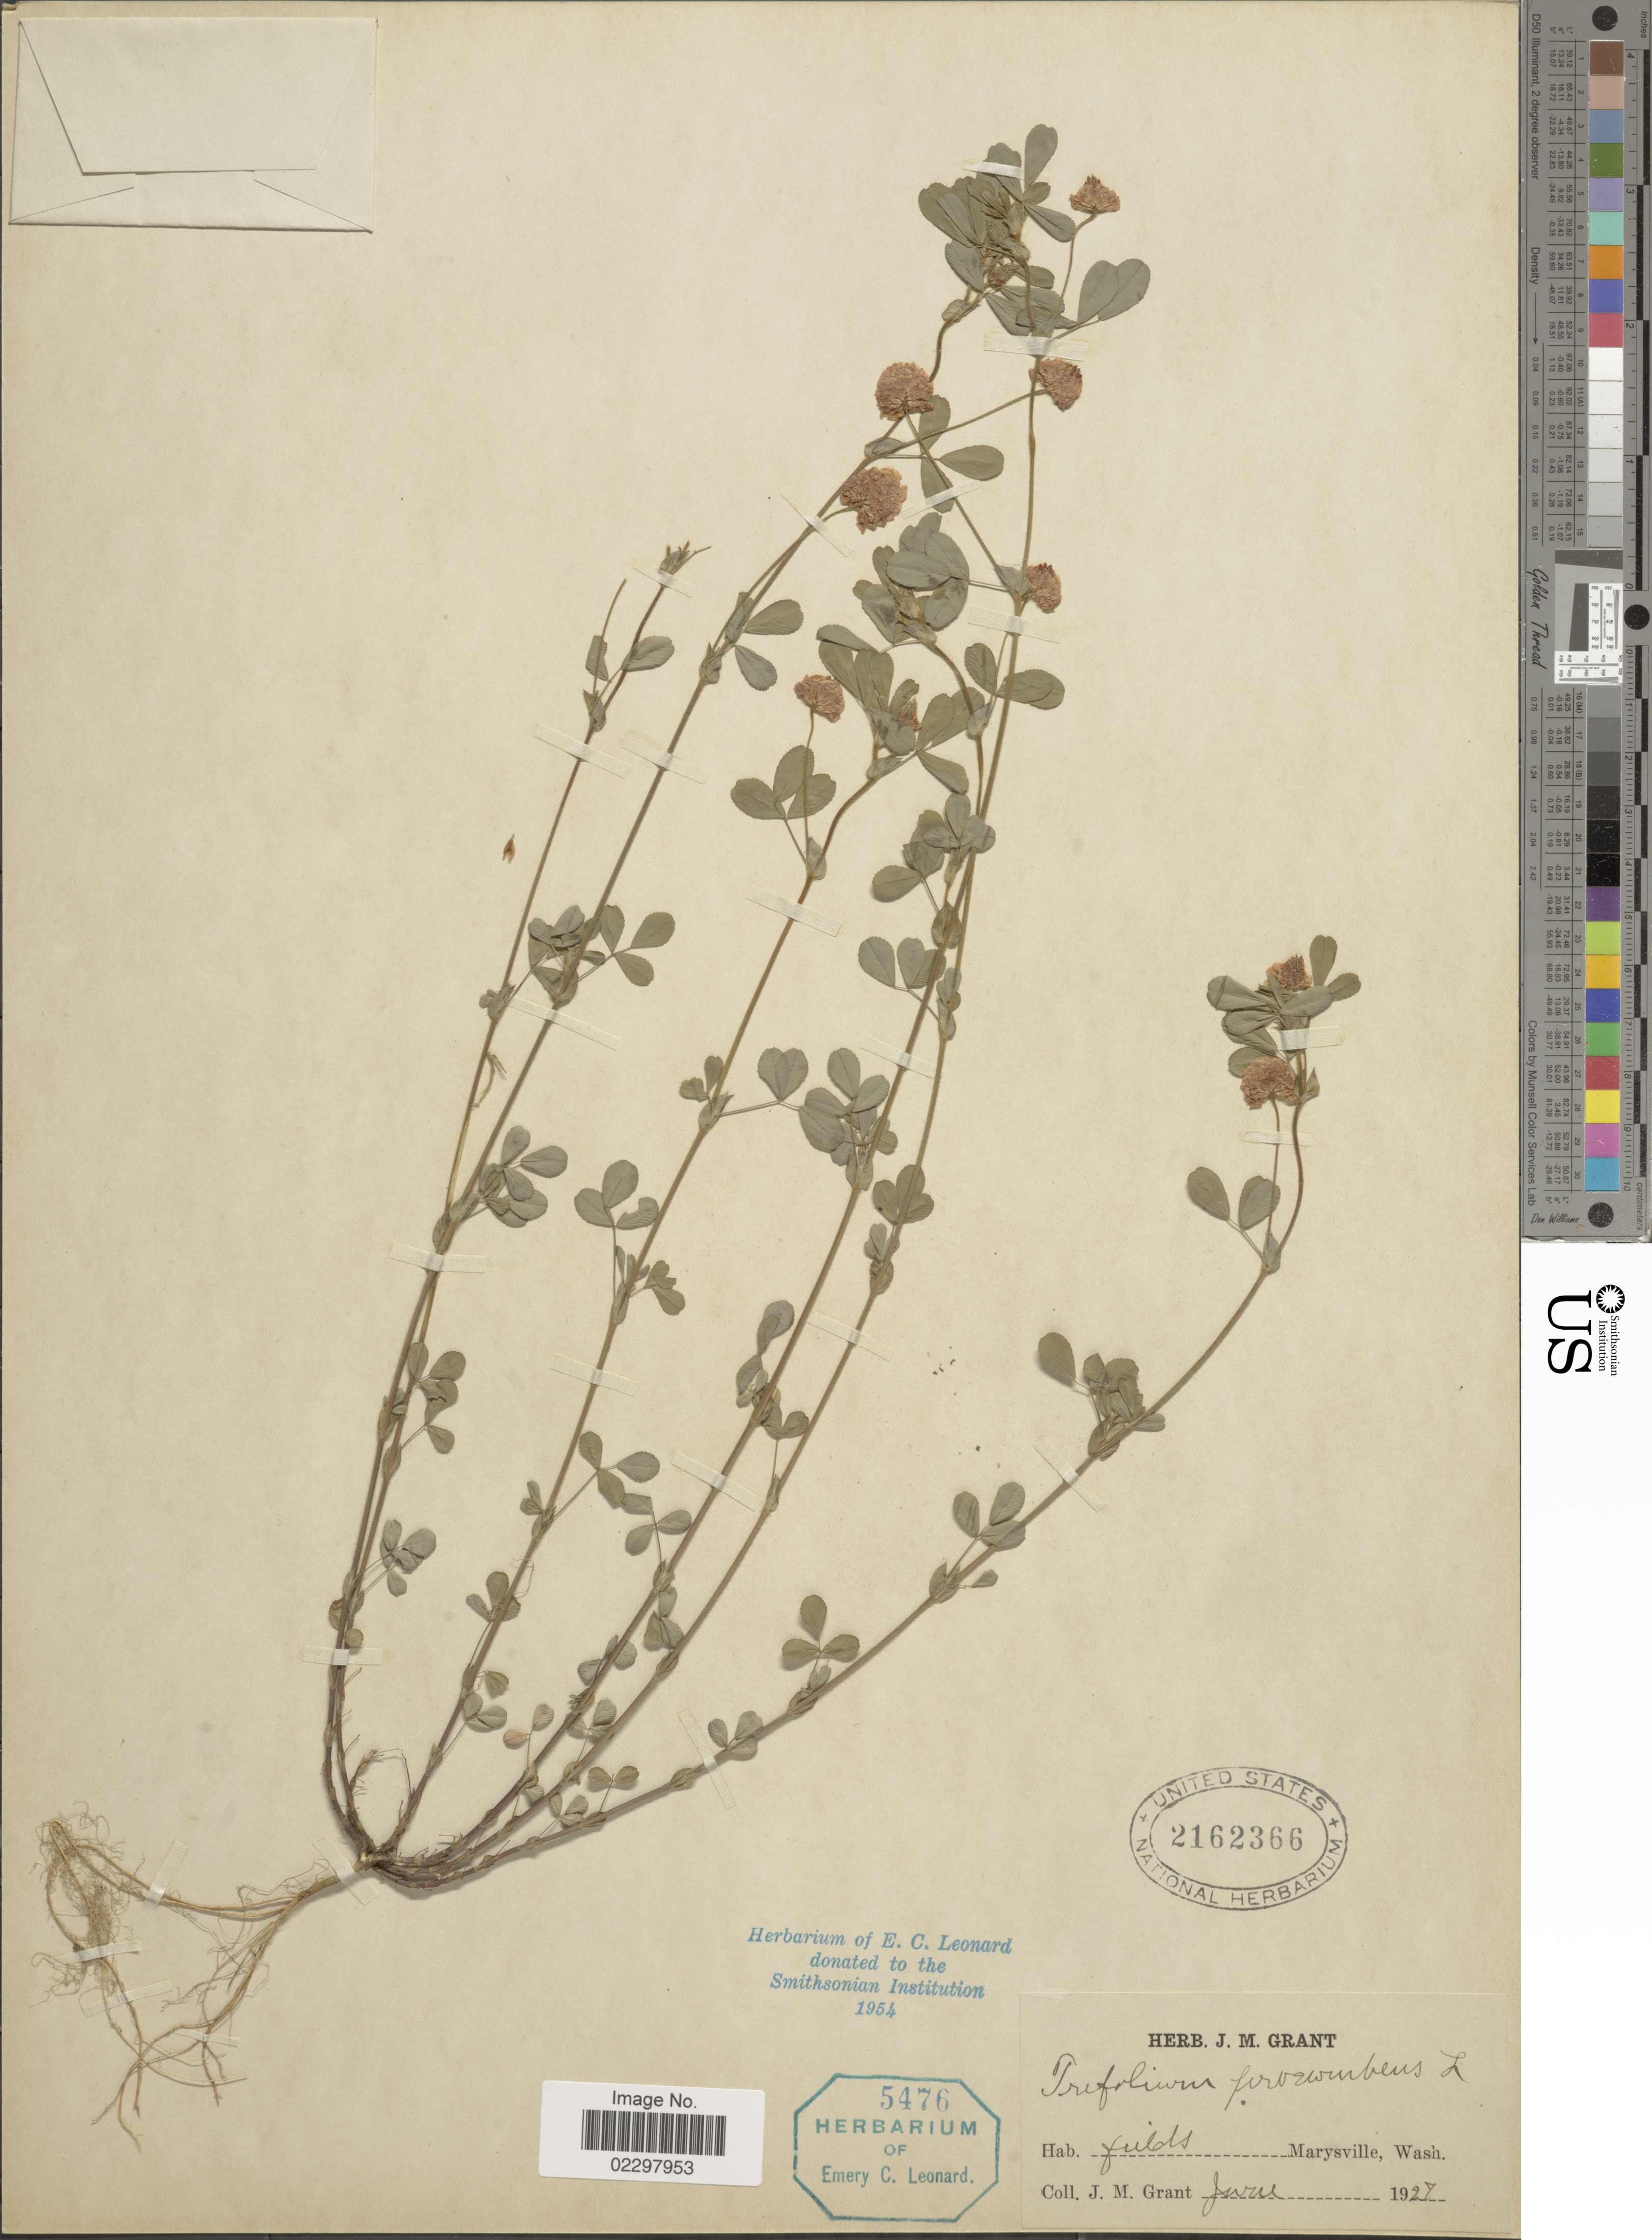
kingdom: Plantae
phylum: Tracheophyta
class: Magnoliopsida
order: Fabales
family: Fabaceae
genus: Trifolium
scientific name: Trifolium procumbens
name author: L.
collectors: J. M. Grant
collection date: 1927-06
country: United States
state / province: Washington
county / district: Snohomish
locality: Fields, Marysville.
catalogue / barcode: US 2162366